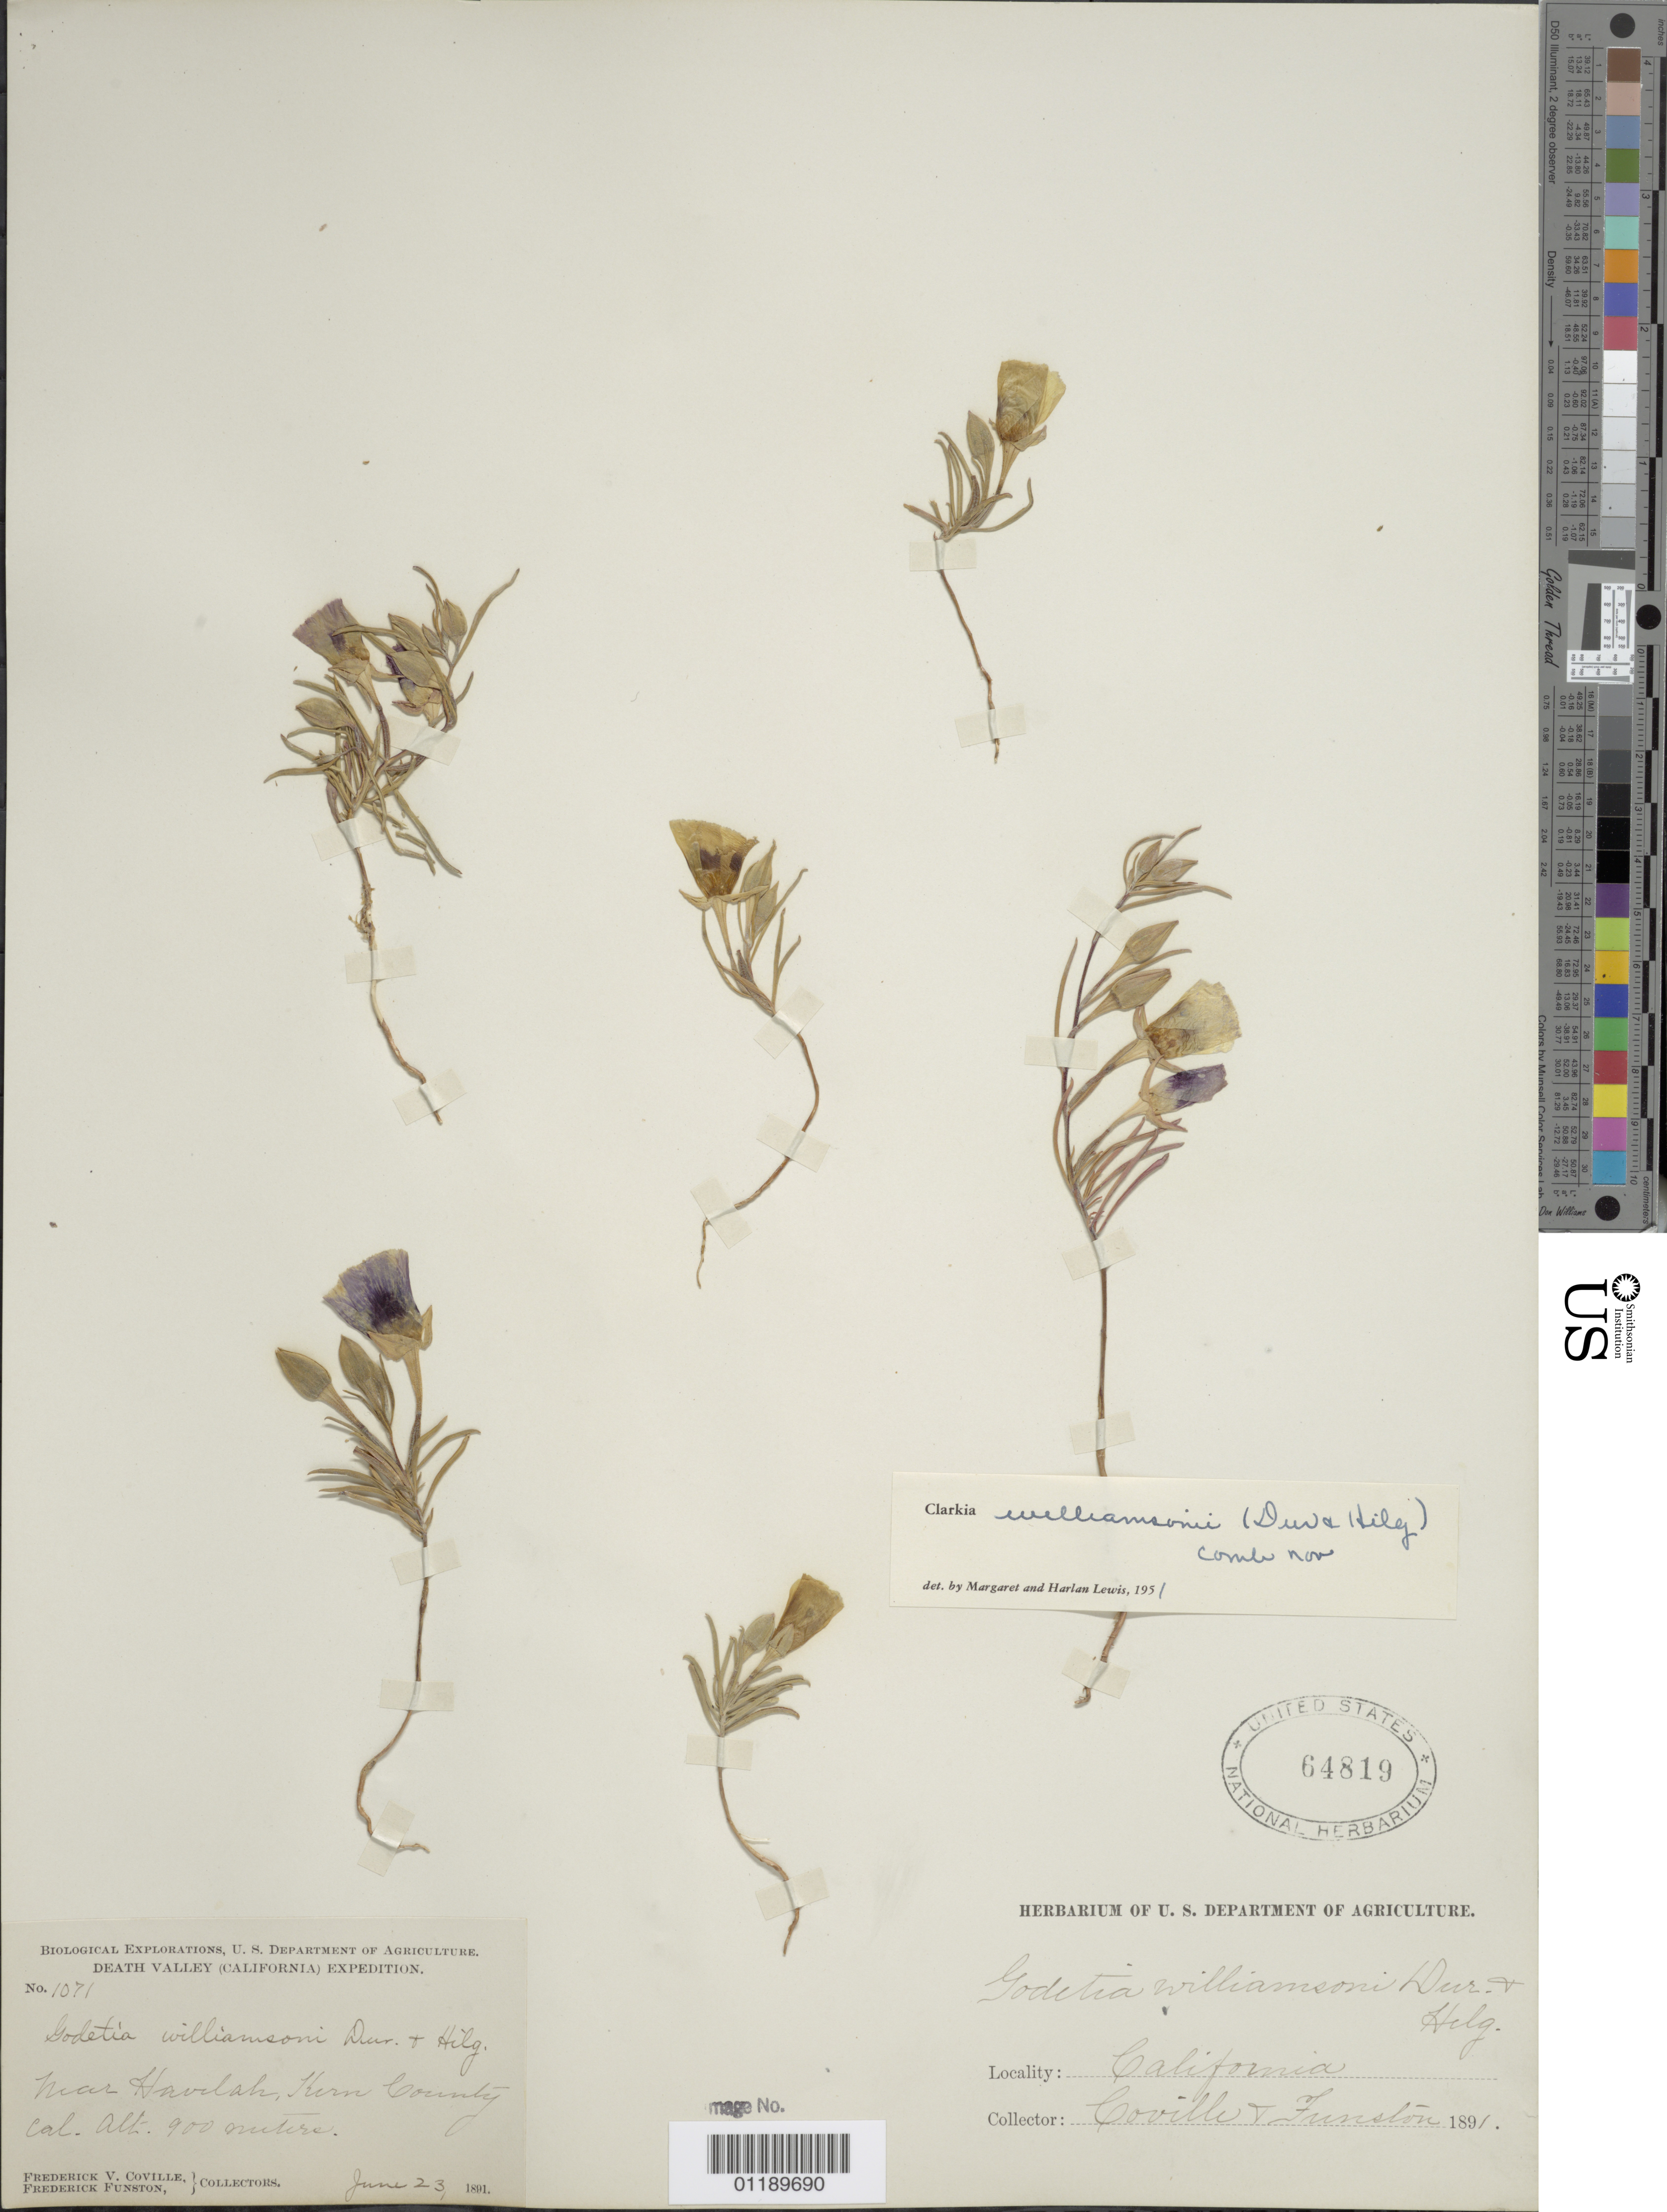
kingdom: Plantae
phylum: Tracheophyta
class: Magnoliopsida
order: Myrtales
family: Onagraceae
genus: Clarkia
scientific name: Clarkia williamsonii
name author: (Durand & Hilg.) F. H. Lewis & M.E. Lewis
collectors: F. V. Coville & F. Funston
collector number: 1071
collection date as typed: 23 Jun 1891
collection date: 1891-06-23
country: United States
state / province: California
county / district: Kern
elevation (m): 900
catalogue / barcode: US 64819